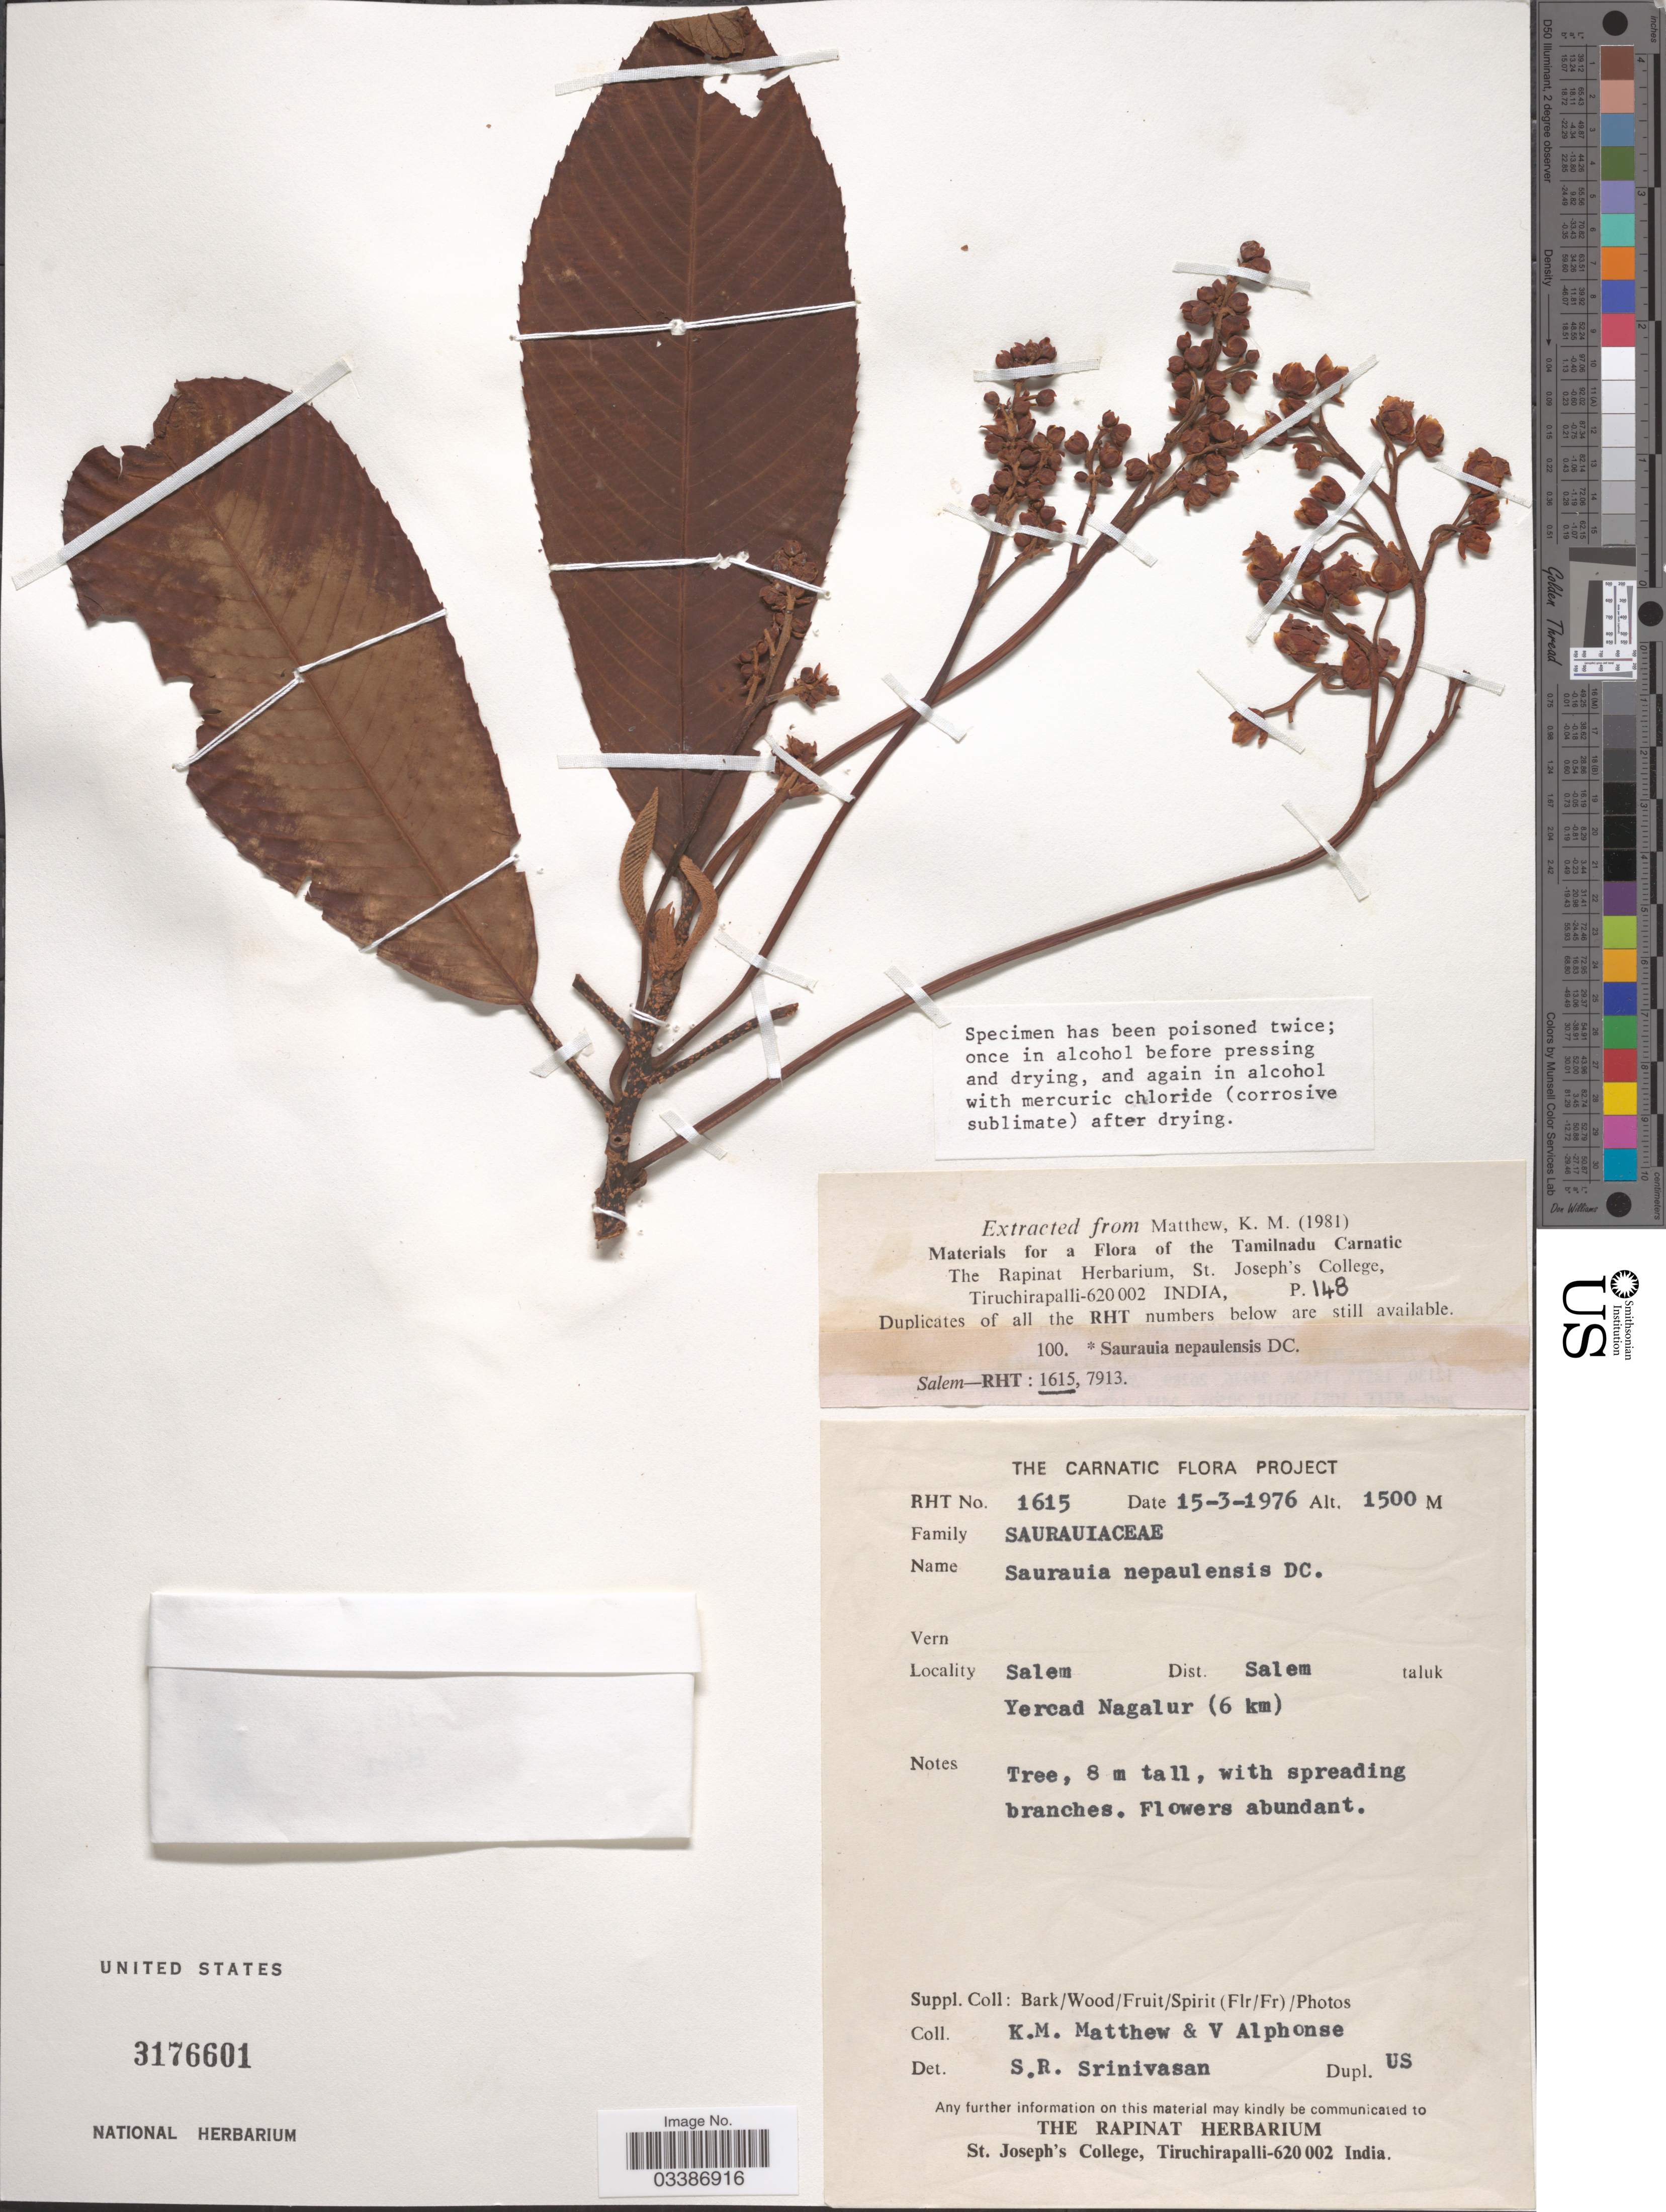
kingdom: Plantae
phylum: Tracheophyta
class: Magnoliopsida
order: Ericales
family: Actinidiaceae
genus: Saurauia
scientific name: Saurauia napaulensis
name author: DC.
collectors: K. M. Matthew & V. Alphonse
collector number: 1615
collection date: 1976-03-15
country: India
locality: Salem Dist. Salem. Yercad Nagalur (6 km).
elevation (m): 1500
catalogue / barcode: US 3176601